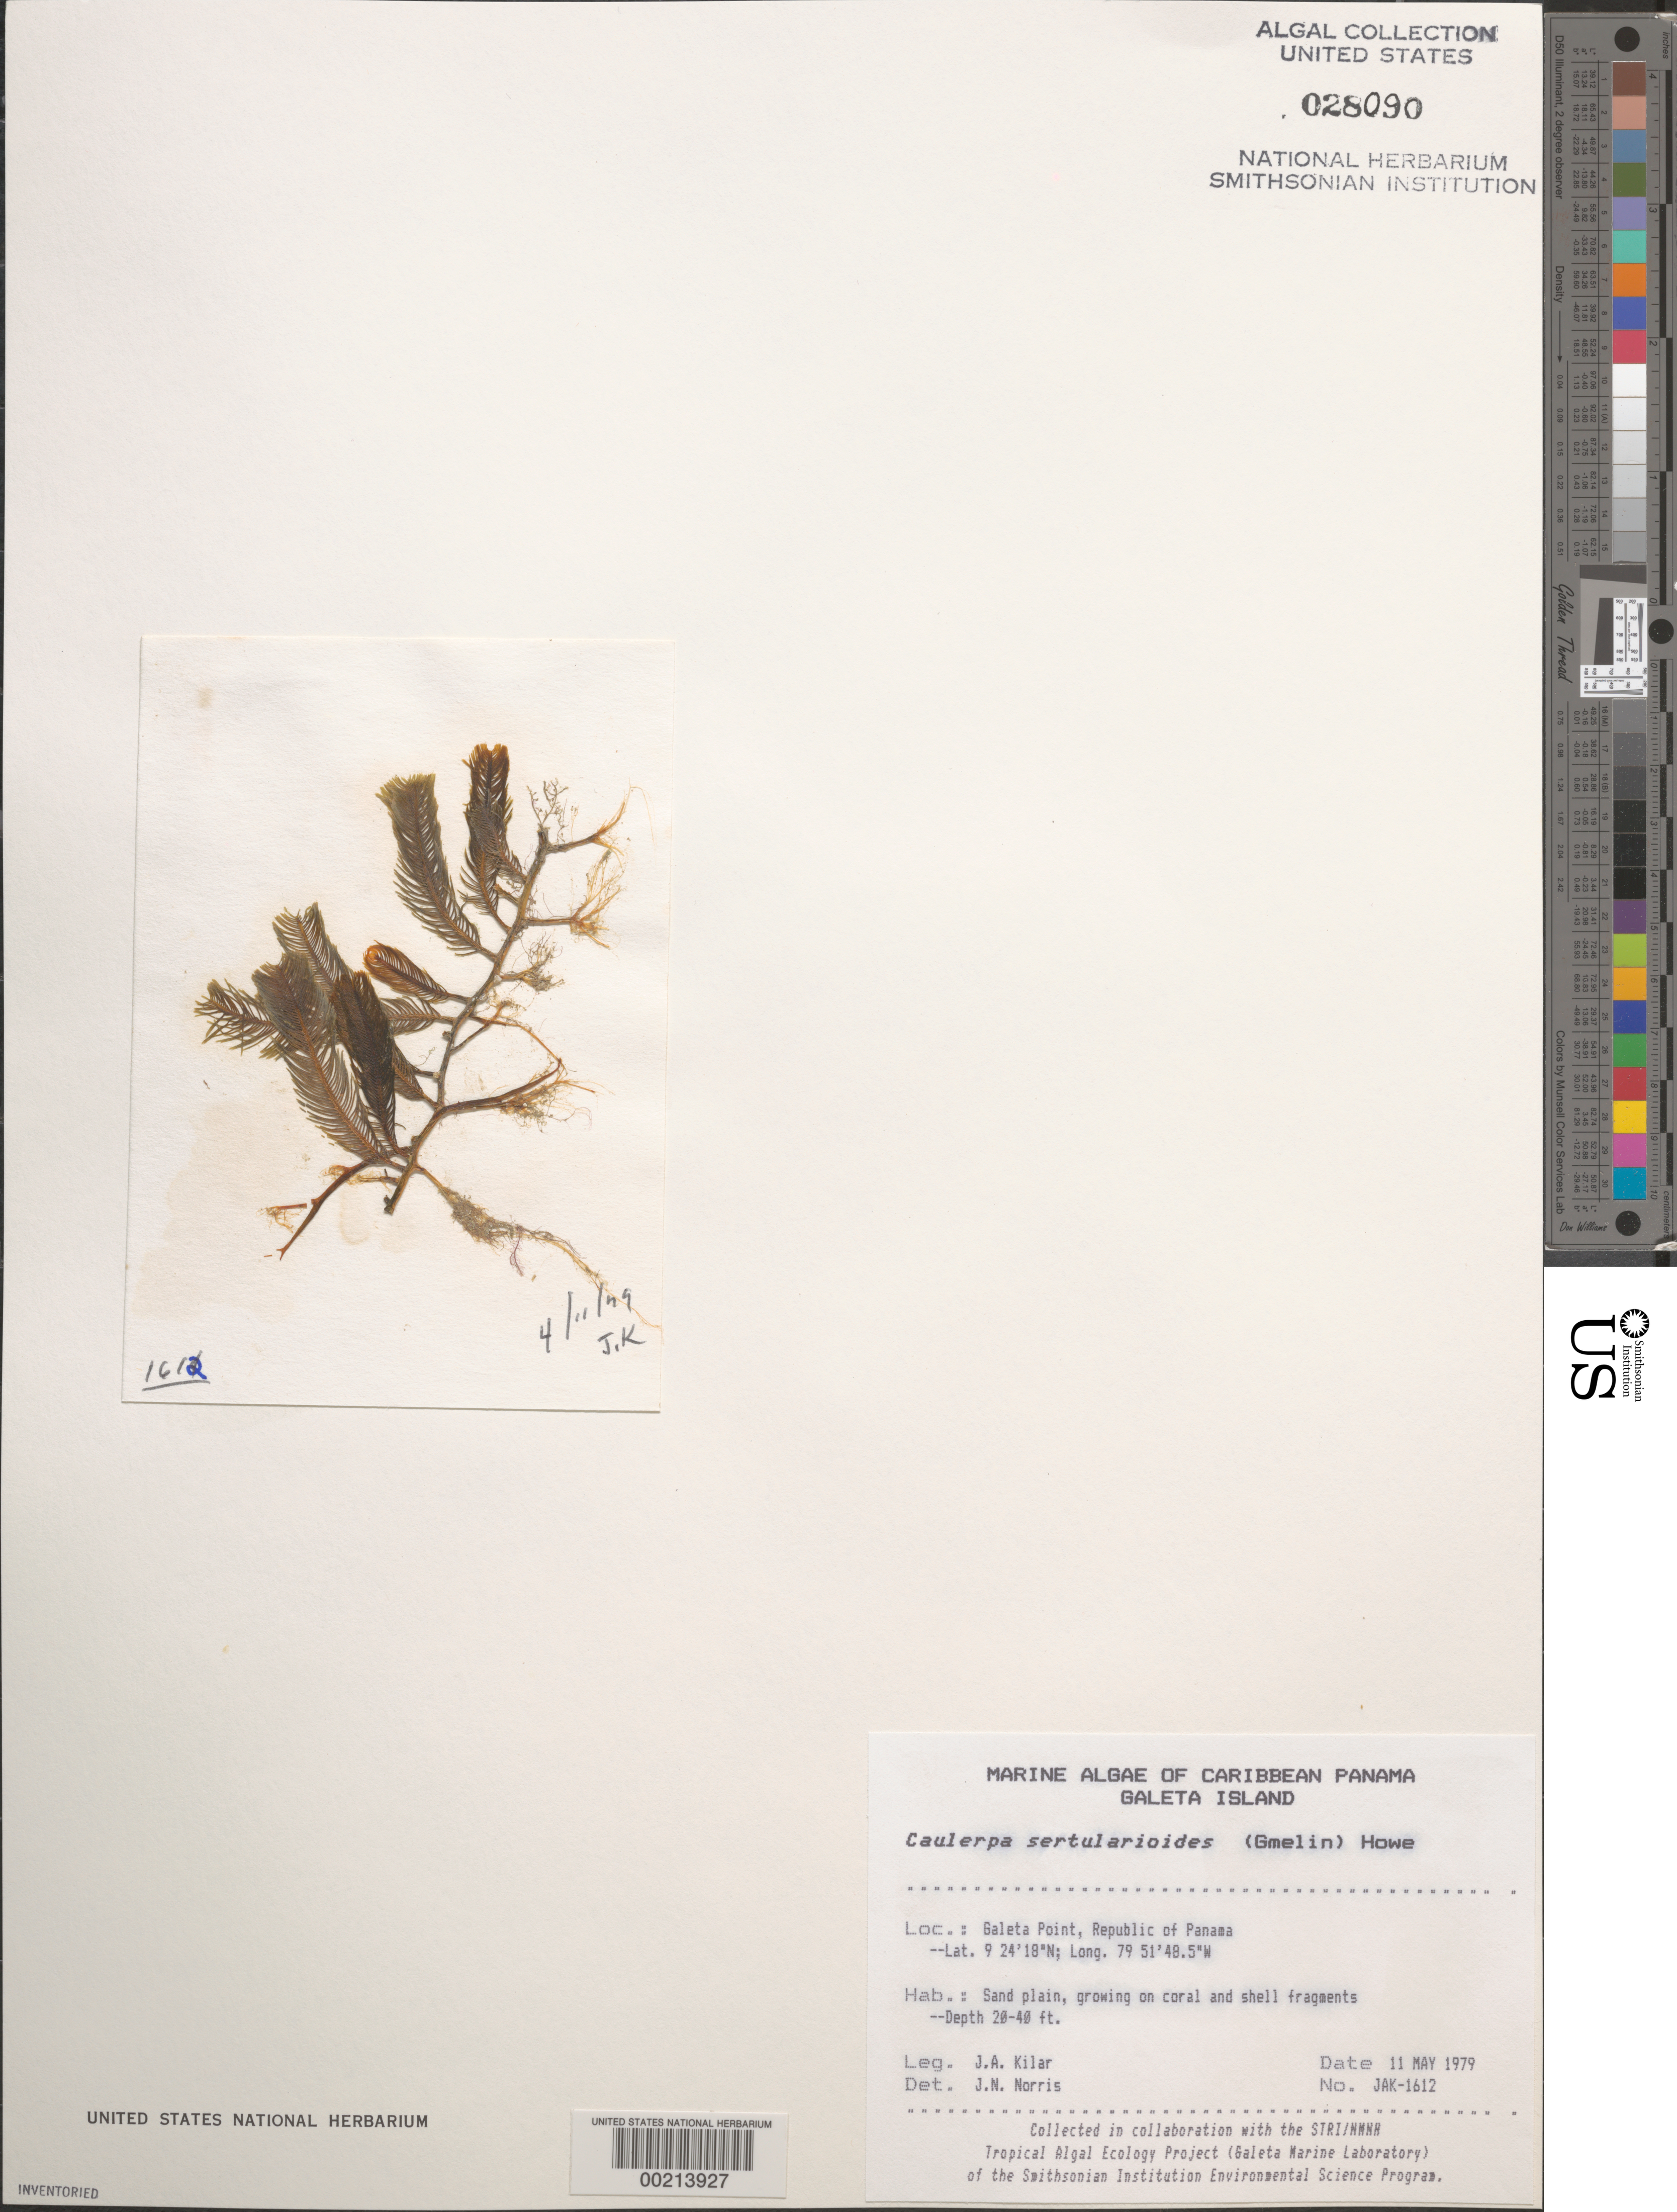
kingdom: Plantae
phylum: Chlorophyta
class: Ulvophyceae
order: Bryopsidales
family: Caulerpaceae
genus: Caulerpa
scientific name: Caulerpa sertularioides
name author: (S.G. Gmel.) M. Howe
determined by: Norris, James N.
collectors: J. A. Kilar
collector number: JAK-1612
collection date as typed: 11 May 1979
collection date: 1979-05-11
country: Panama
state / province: Colón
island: Galeta Island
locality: Galeta Point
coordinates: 9 24' 18" N, 79 51' 48.5" W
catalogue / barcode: US 28090